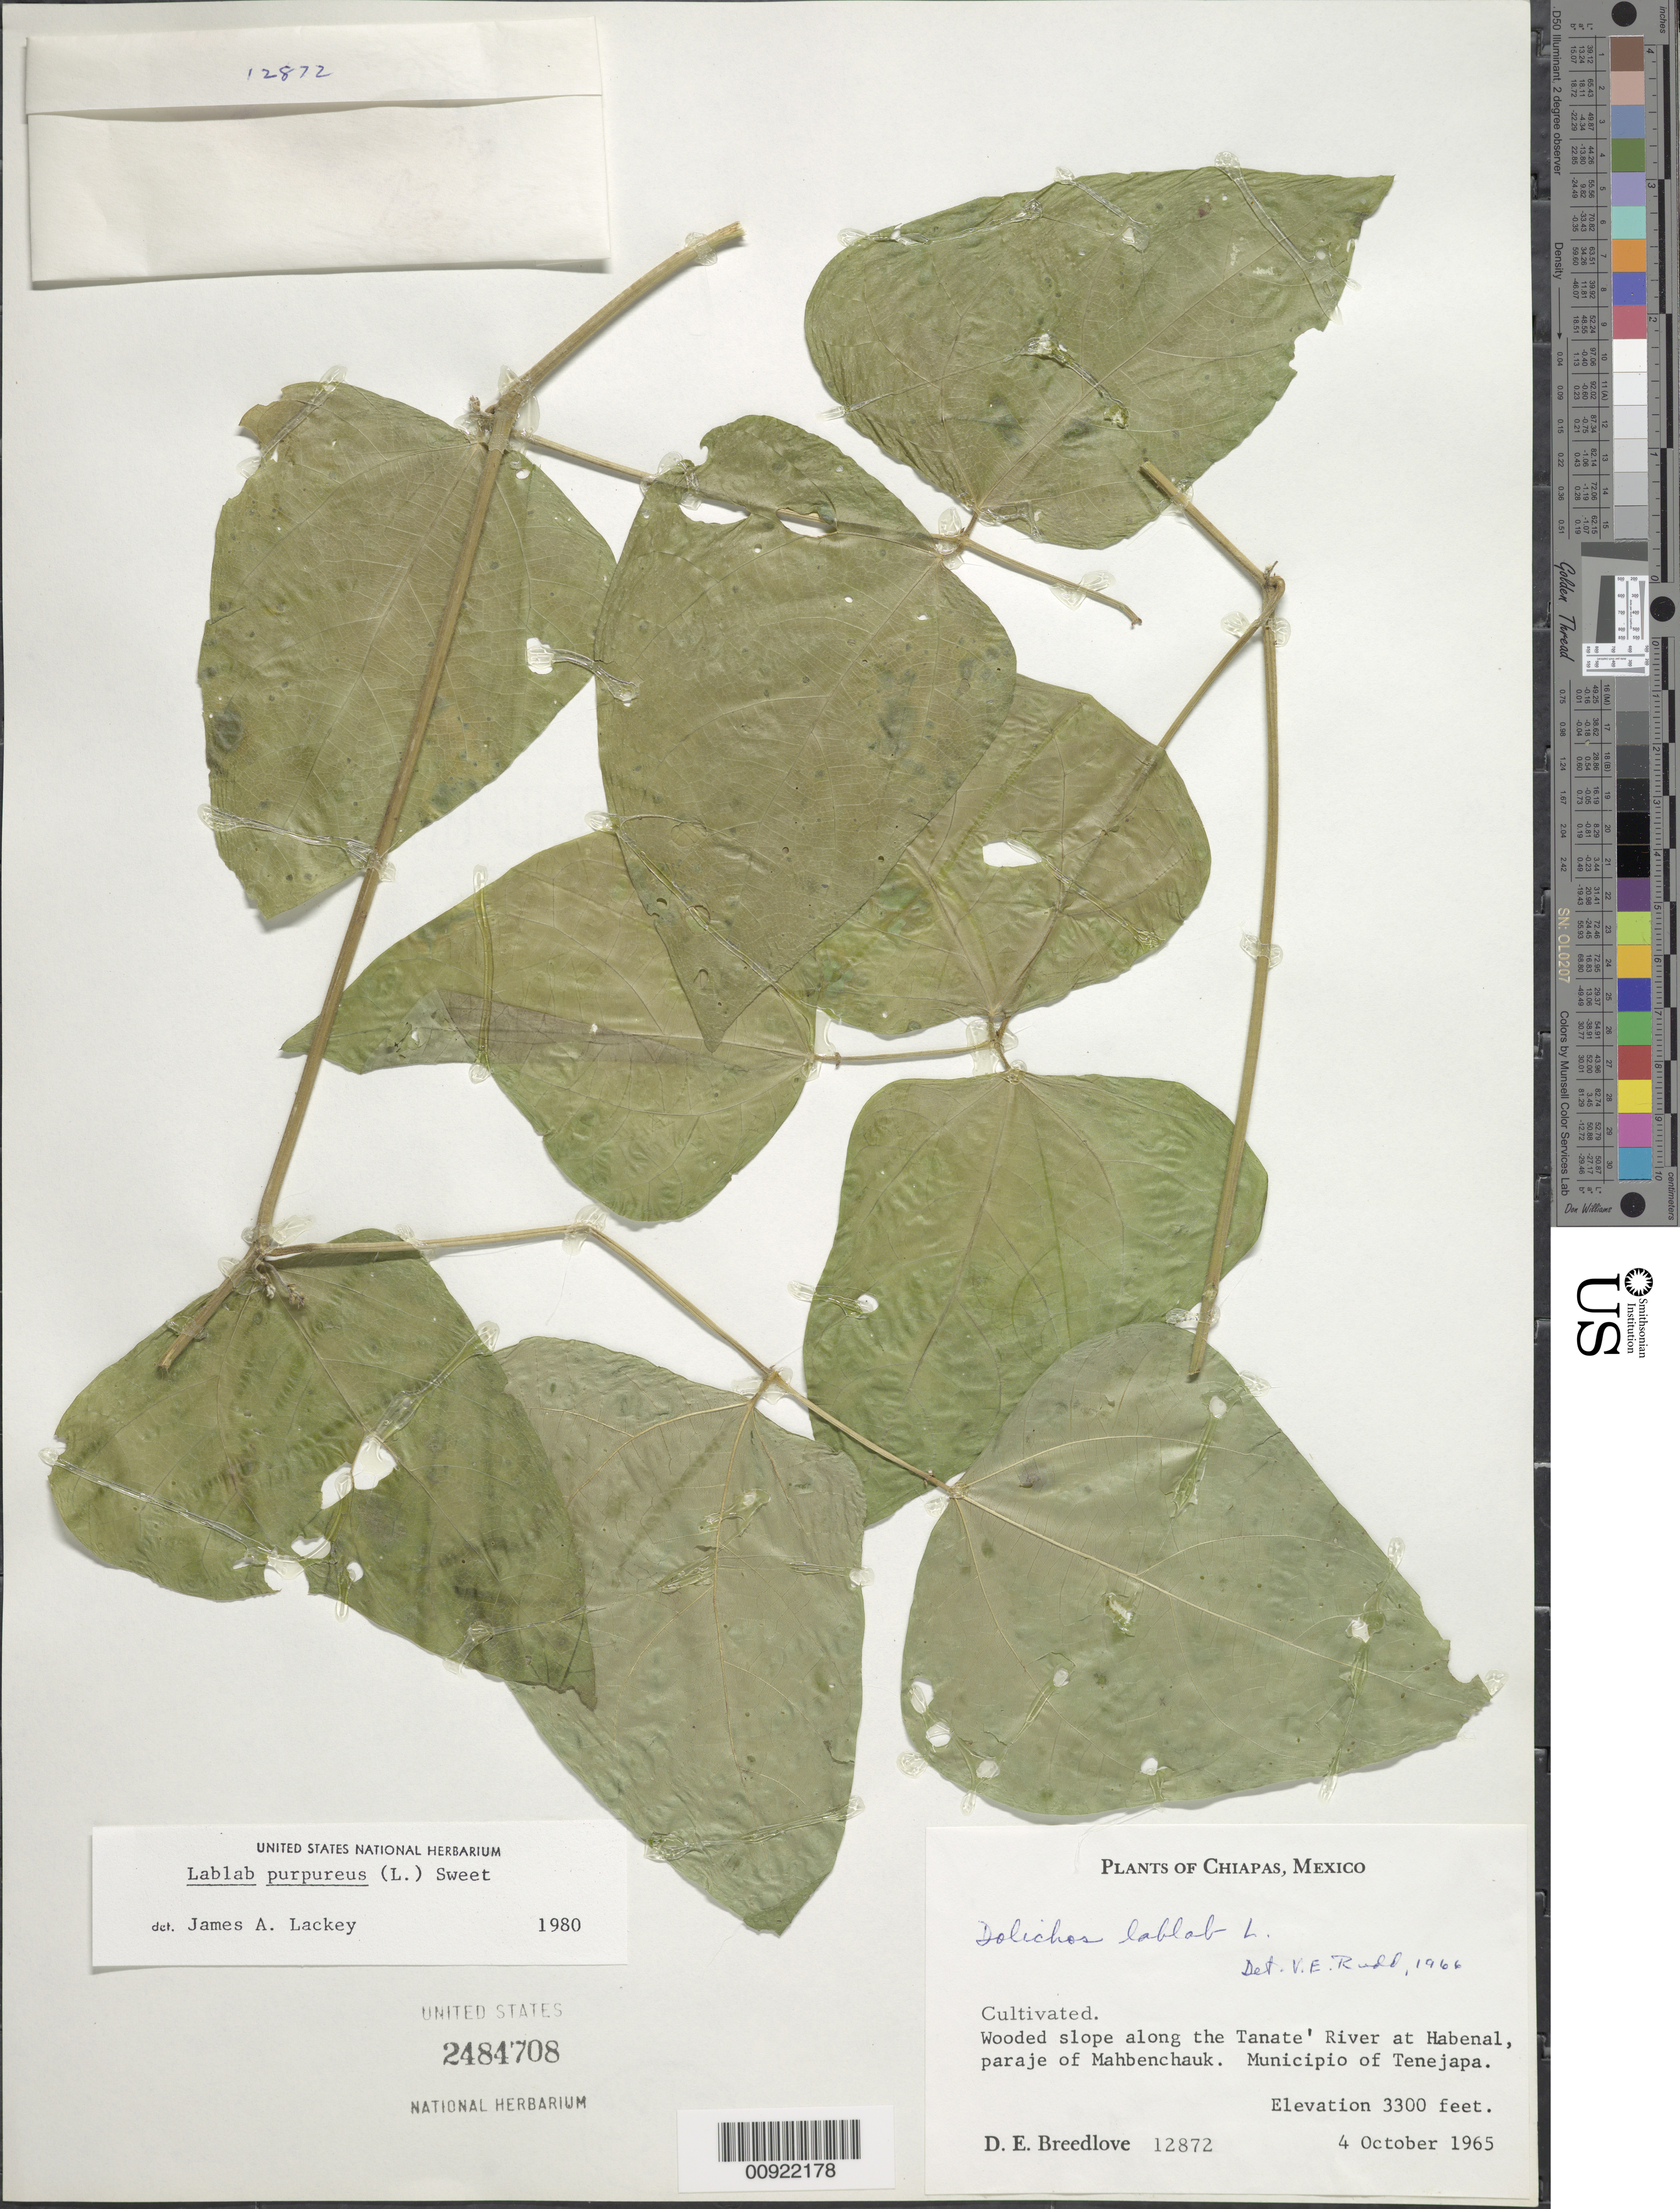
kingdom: Plantae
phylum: Tracheophyta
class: Magnoliopsida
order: Fabales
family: Fabaceae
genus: Lablab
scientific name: Lablab purpureus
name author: (L.) Sweet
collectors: D. E. Breedlove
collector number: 12872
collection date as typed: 04 Oct 1965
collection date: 1965-10-04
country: Mexico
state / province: Chiapas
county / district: Tenejapa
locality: Along the Tanate' River at Habenal, paraje of Mahbenchauk. Municipio of Tenejapa, Chiapas.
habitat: Wooded slope along river.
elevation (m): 1006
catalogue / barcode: US 2484708